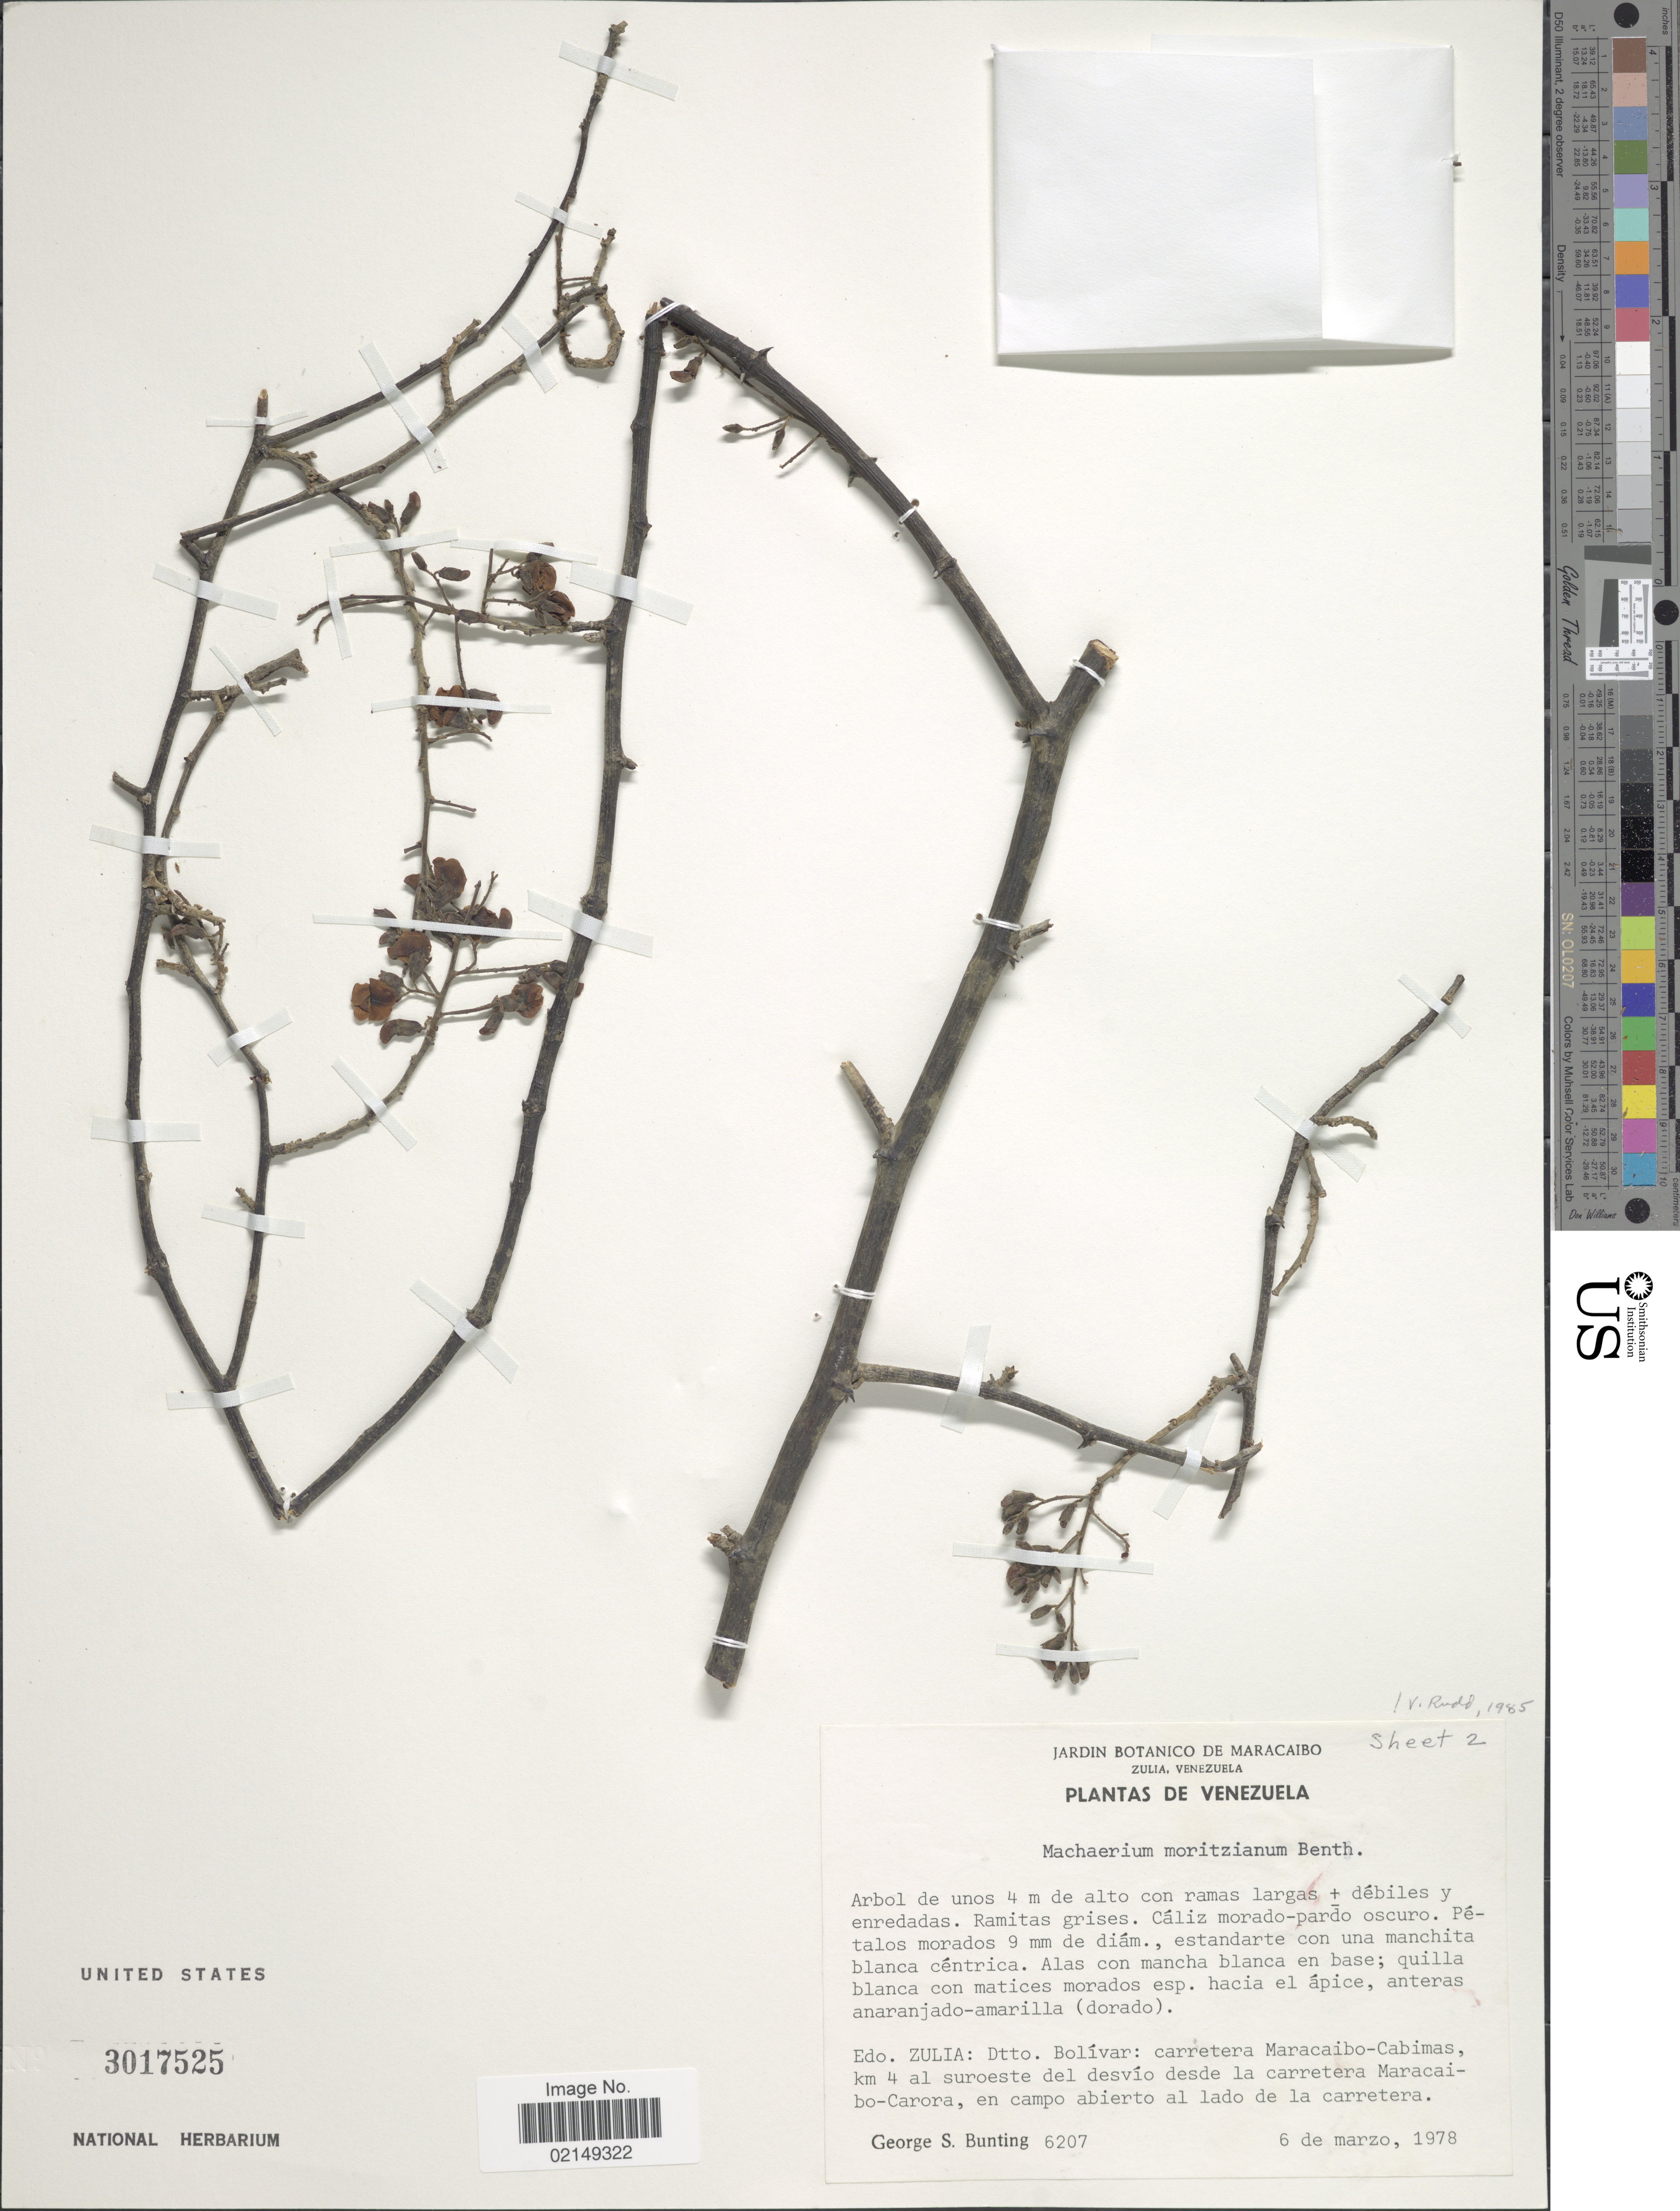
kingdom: Plantae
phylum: Tracheophyta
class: Magnoliopsida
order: Fabales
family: Fabaceae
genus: Machaerium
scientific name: Machaerium moritzianum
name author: Benth.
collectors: G. S. Bunting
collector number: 6207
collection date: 1978-03-06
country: Venezuela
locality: Edo. Zulia: Dtto. Bolivar: carretera Maracaibo-Cabimas, km 4 al suroeste del desvio desde la carretera Maracaibo-Carora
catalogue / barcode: US 3017525